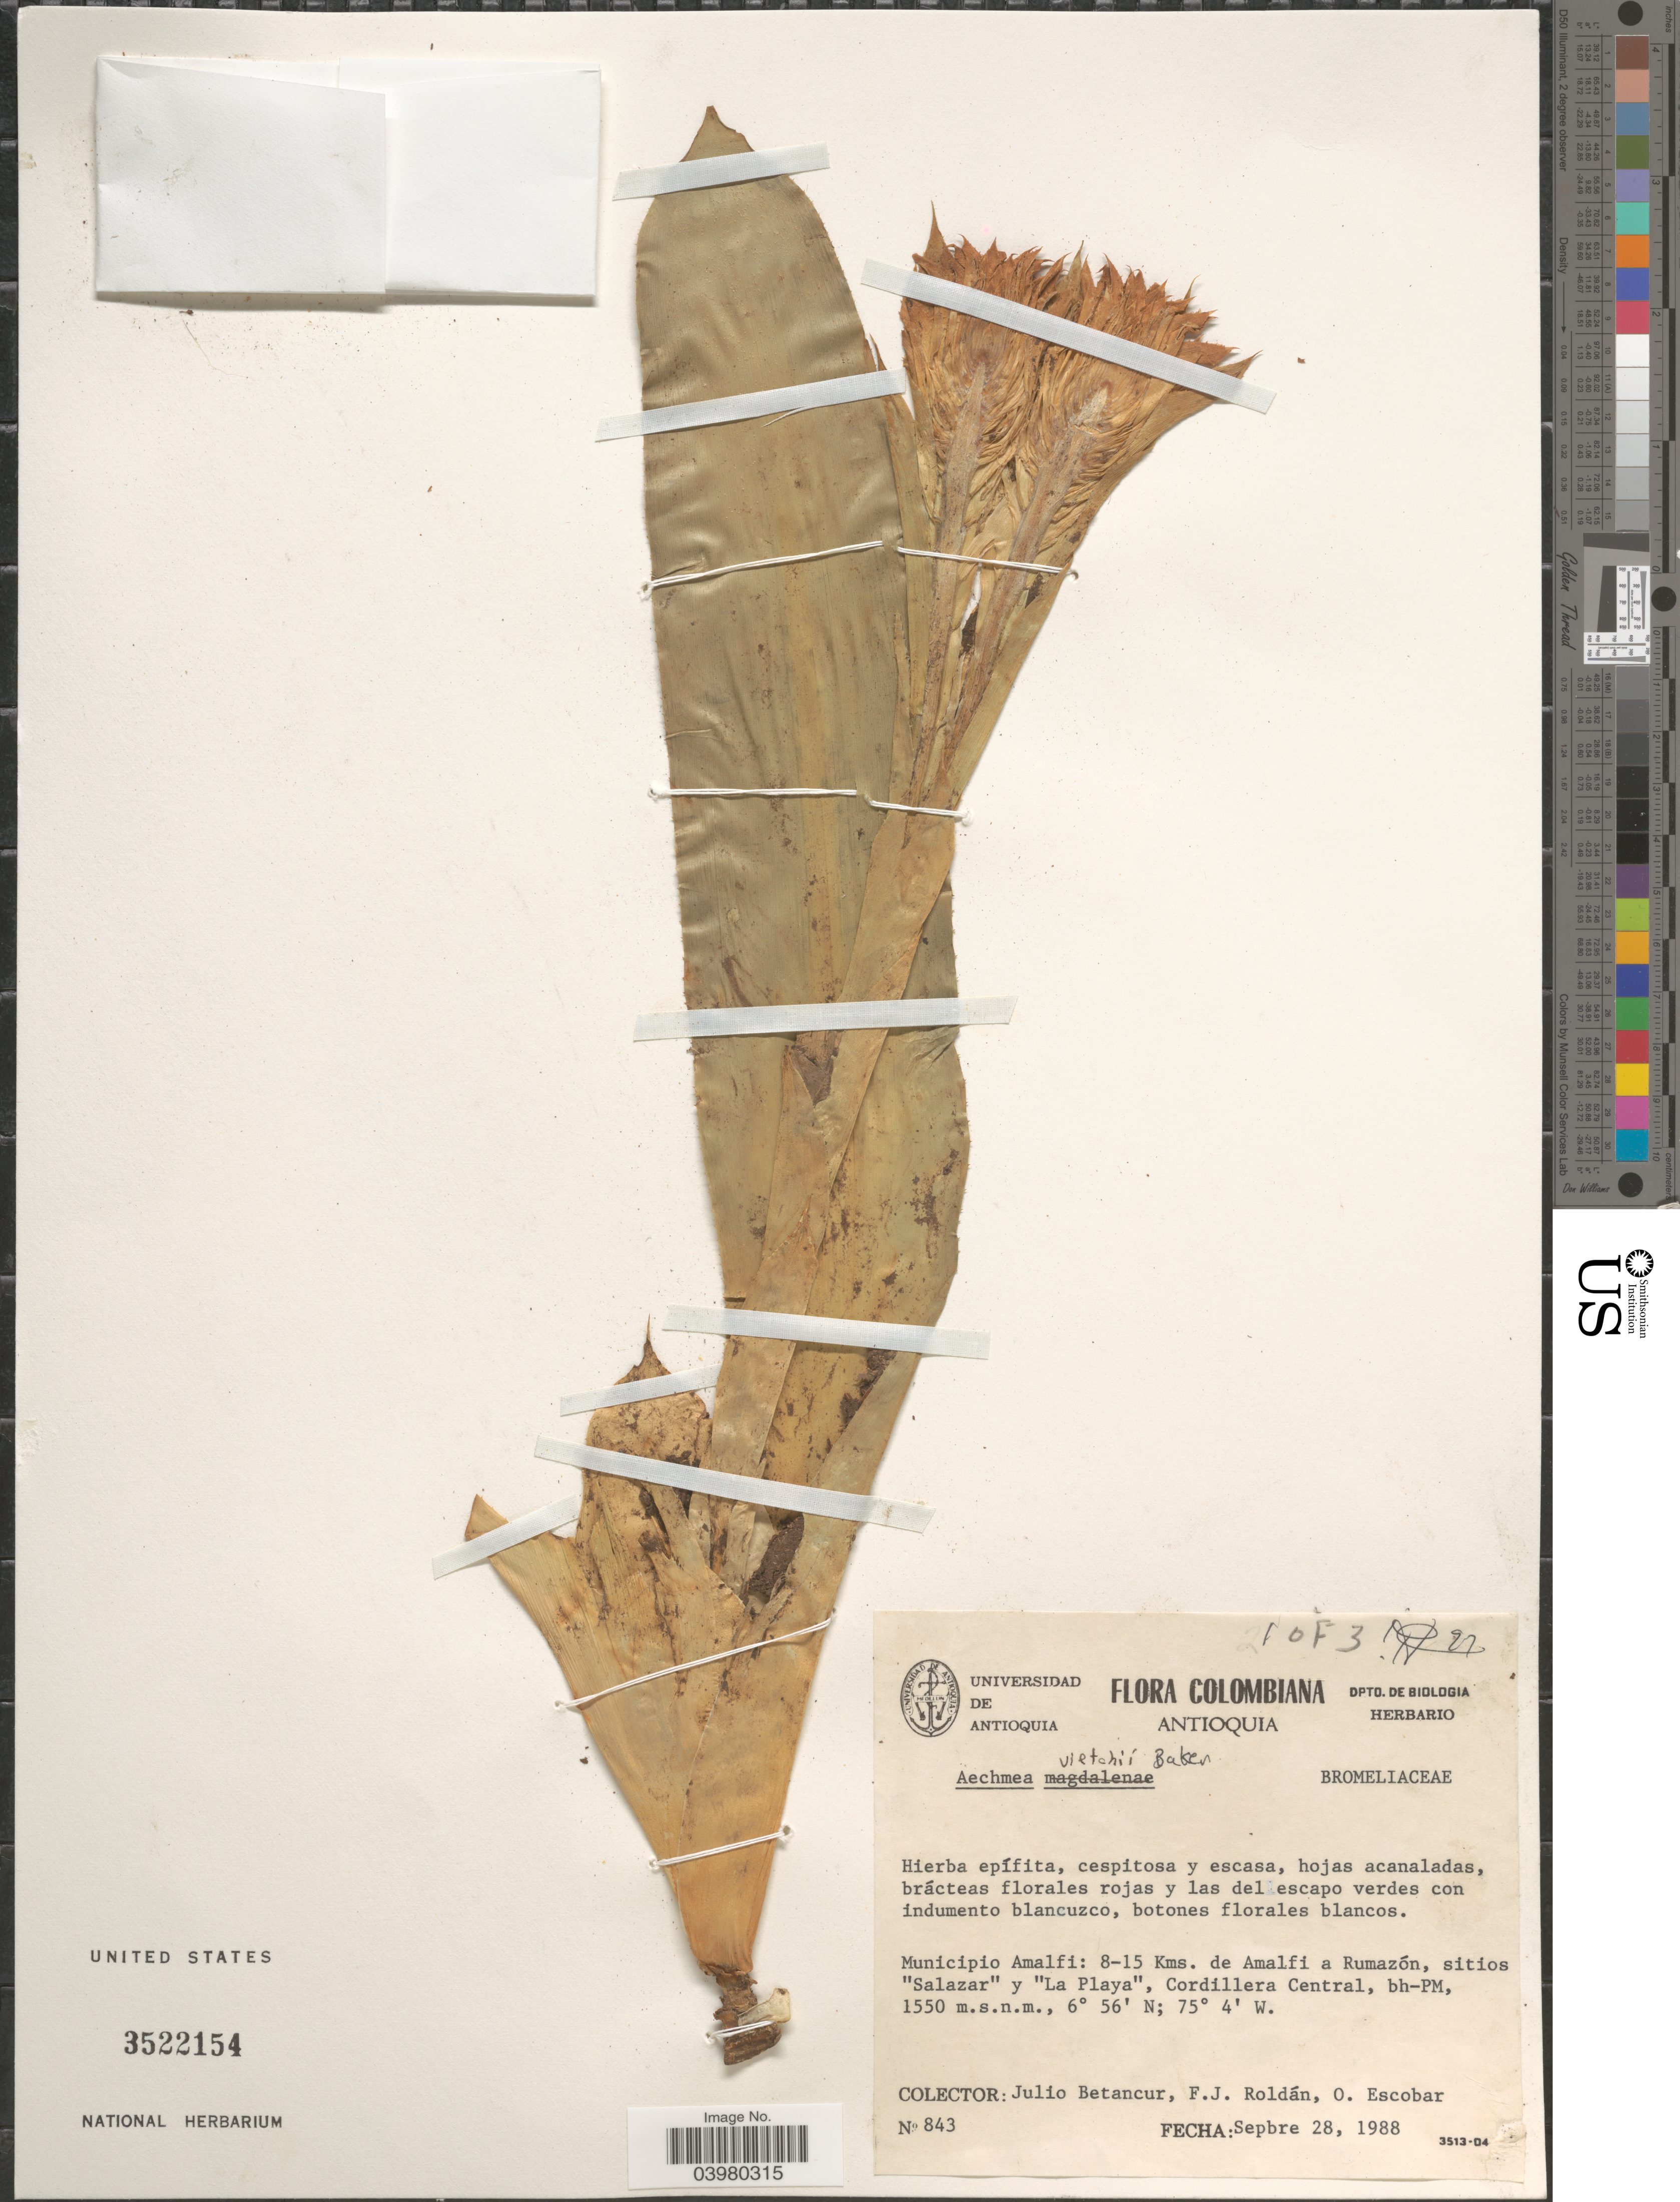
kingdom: Plantae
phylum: Tracheophyta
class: Liliopsida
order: Poales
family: Bromeliaceae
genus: Aechmea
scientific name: Aechmea veitchii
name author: Baker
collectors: J. Betancur, F. J. Roldán & O. Escobar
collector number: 843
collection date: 1988-09-28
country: Colombia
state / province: Antioquia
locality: Municipio Amalfi: 8-15 Kms. de Amalfi a Rumazón, sitios "Salazar" y "La Playa", Cordillera Central.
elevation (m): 1550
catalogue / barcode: US 3522154